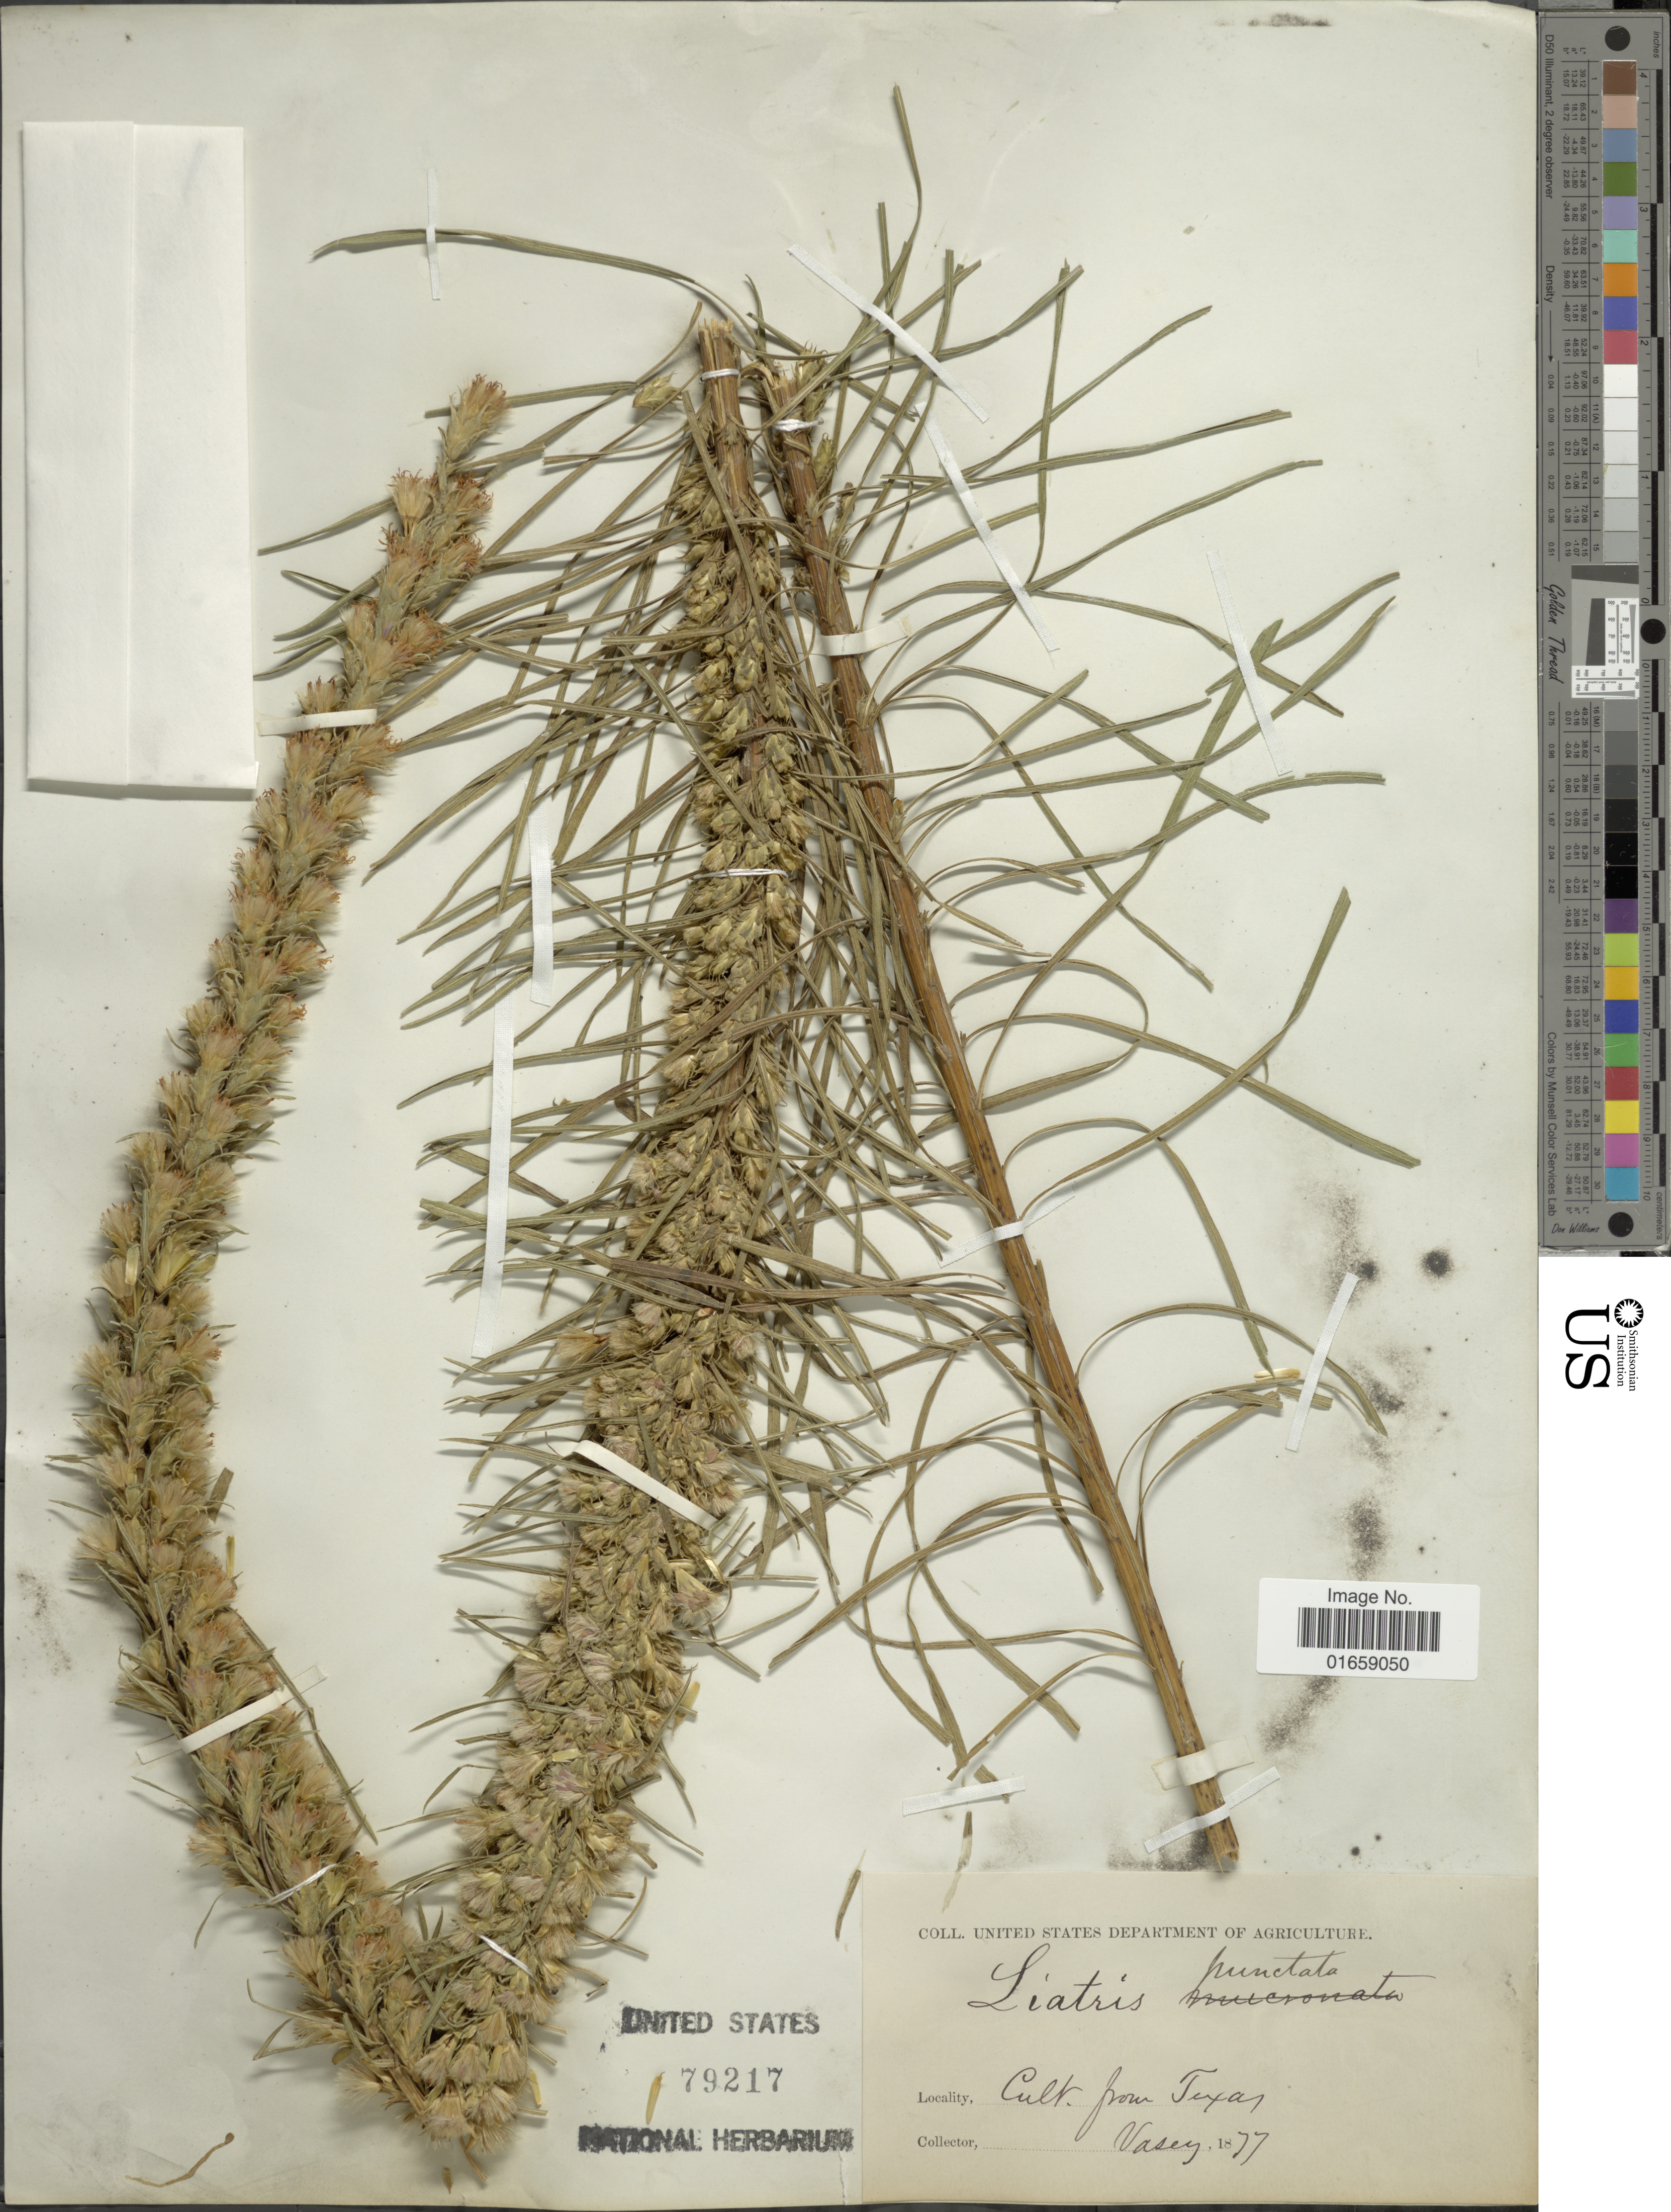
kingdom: Plantae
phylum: Tracheophyta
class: Magnoliopsida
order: Asterales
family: Asteraceae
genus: Liatris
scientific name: Liatris punctata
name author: Hook.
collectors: Vasey, --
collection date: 1877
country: United States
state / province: Texas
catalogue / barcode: US 79217